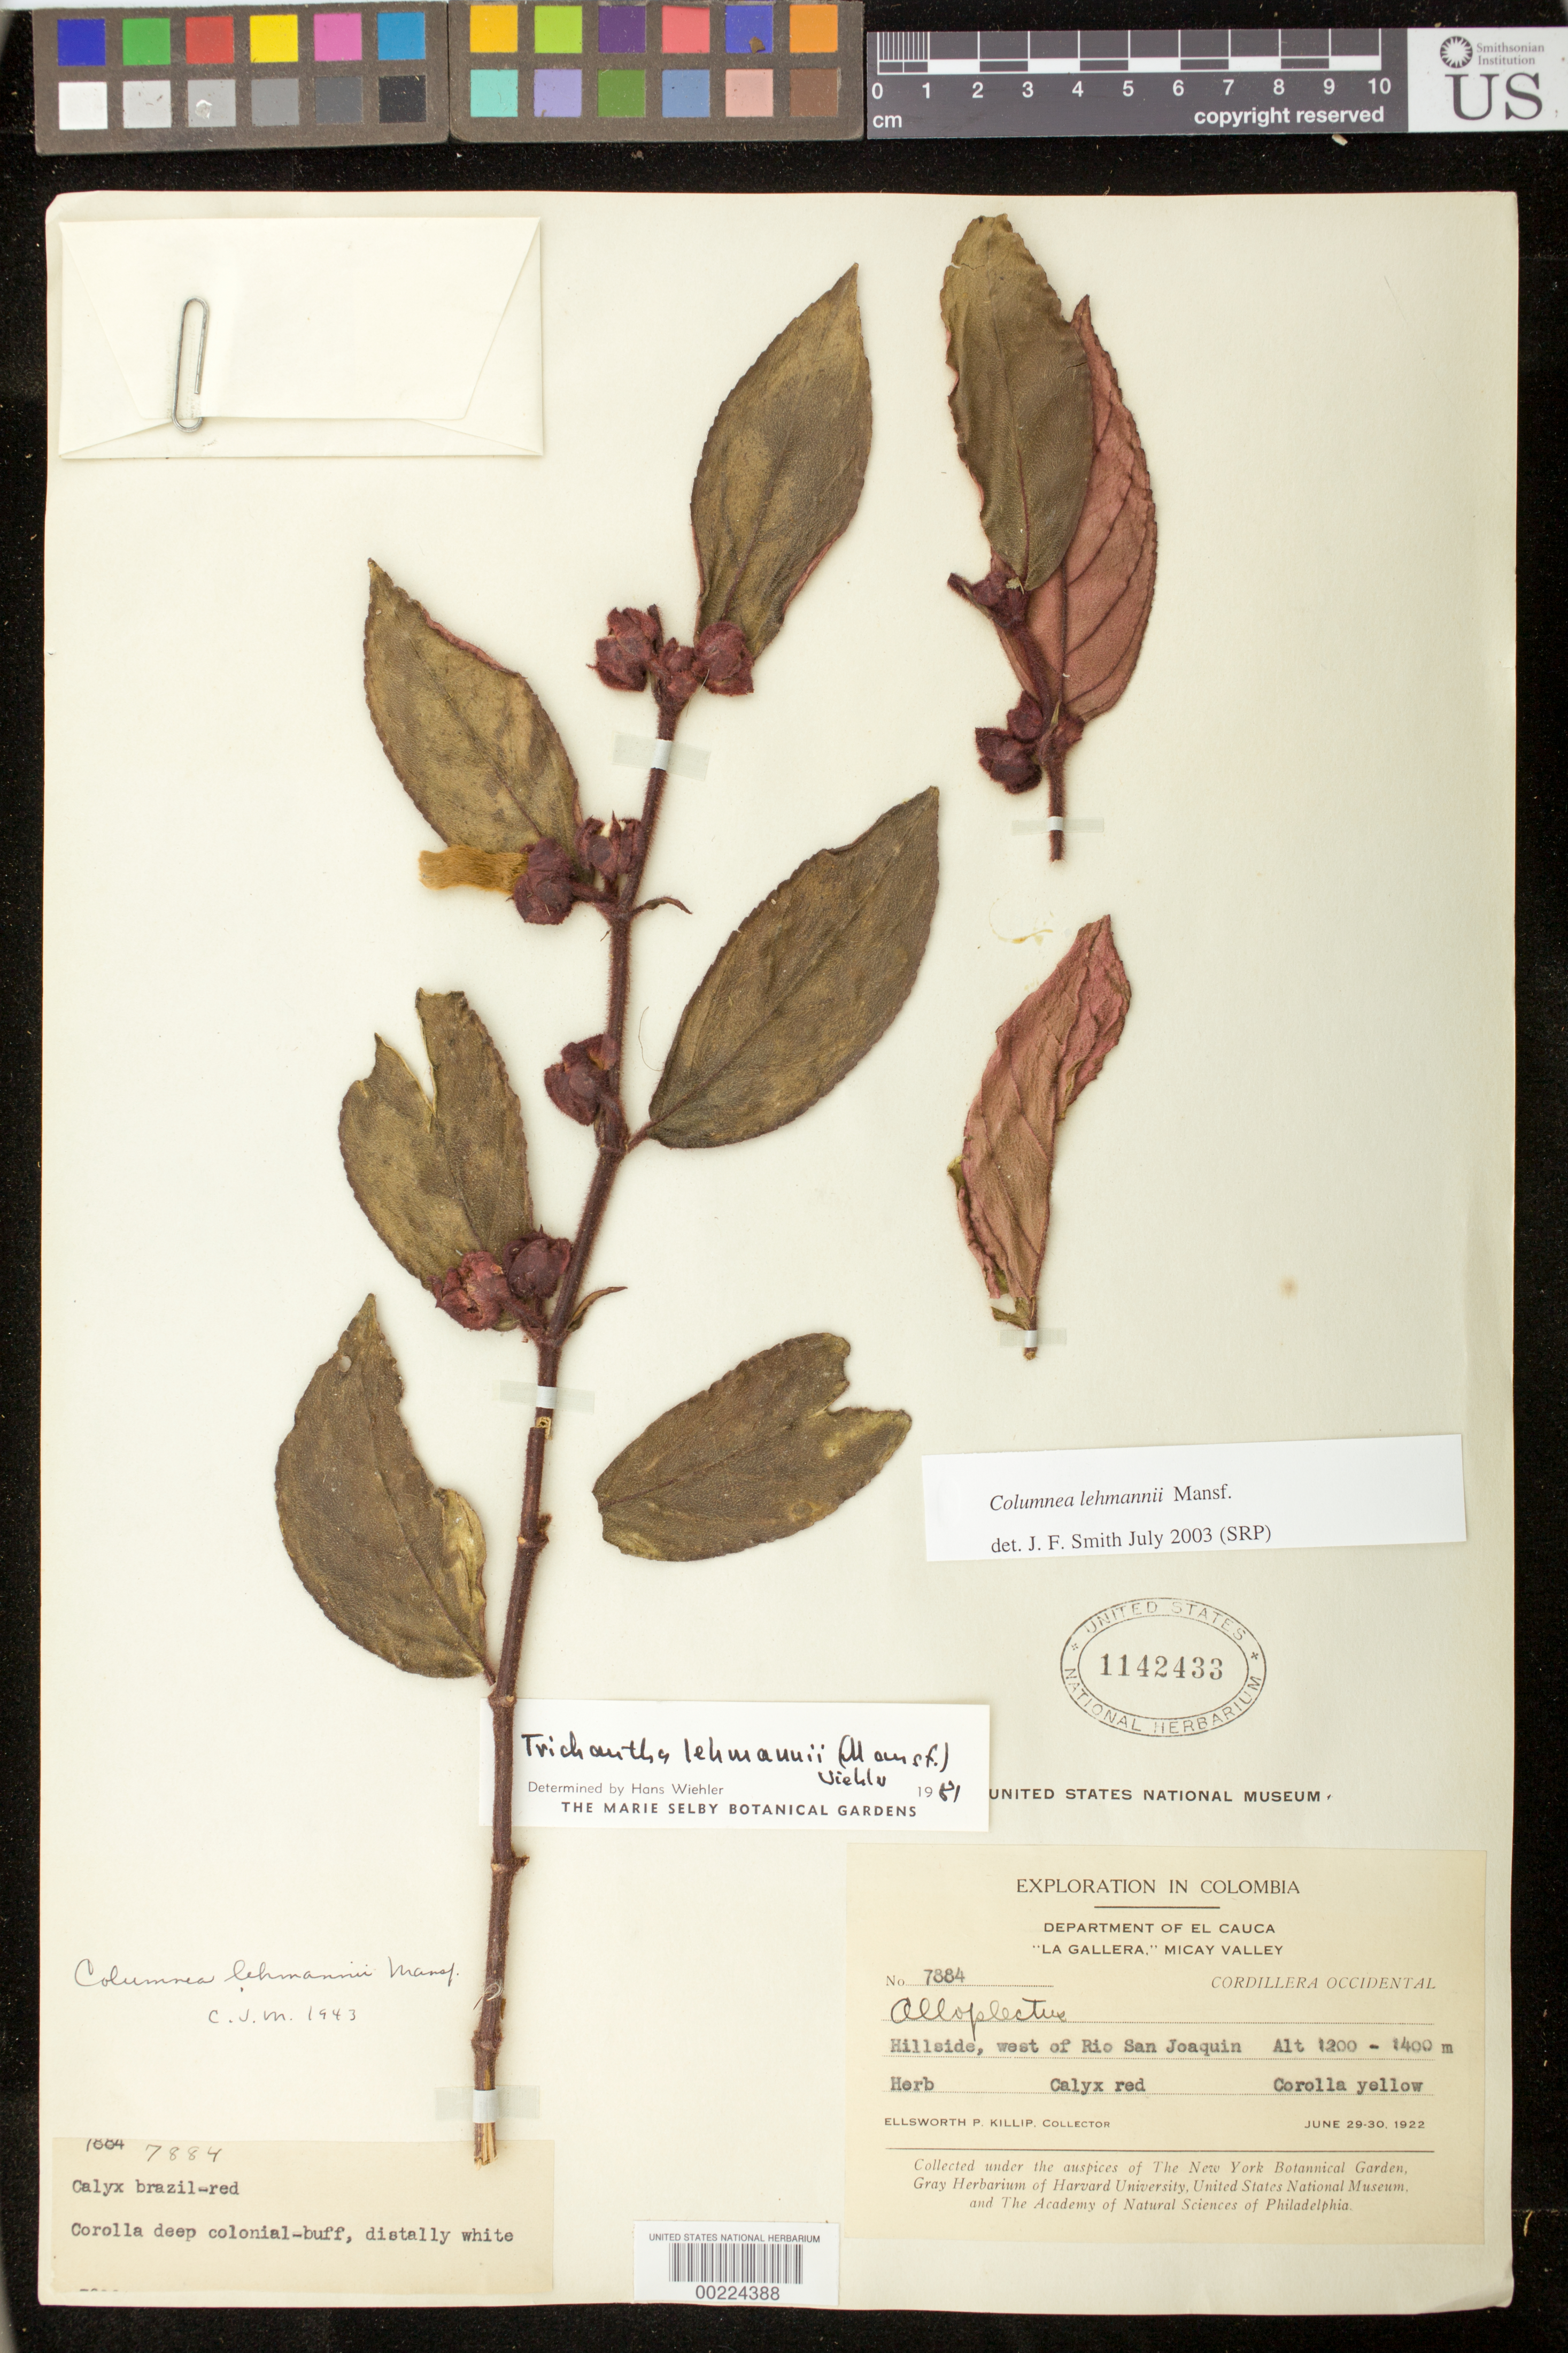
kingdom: Plantae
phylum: Tracheophyta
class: Magnoliopsida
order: Lamiales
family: Gesneriaceae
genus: Columnea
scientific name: Columnea lehmannii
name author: Mansf.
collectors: E. P. Killip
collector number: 7884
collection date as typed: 29-30 Jun 1922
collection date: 1922-06-29/1922-06-30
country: Colombia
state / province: Cauca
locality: La Gallera,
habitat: Hillside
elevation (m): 1200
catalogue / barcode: US 1142433